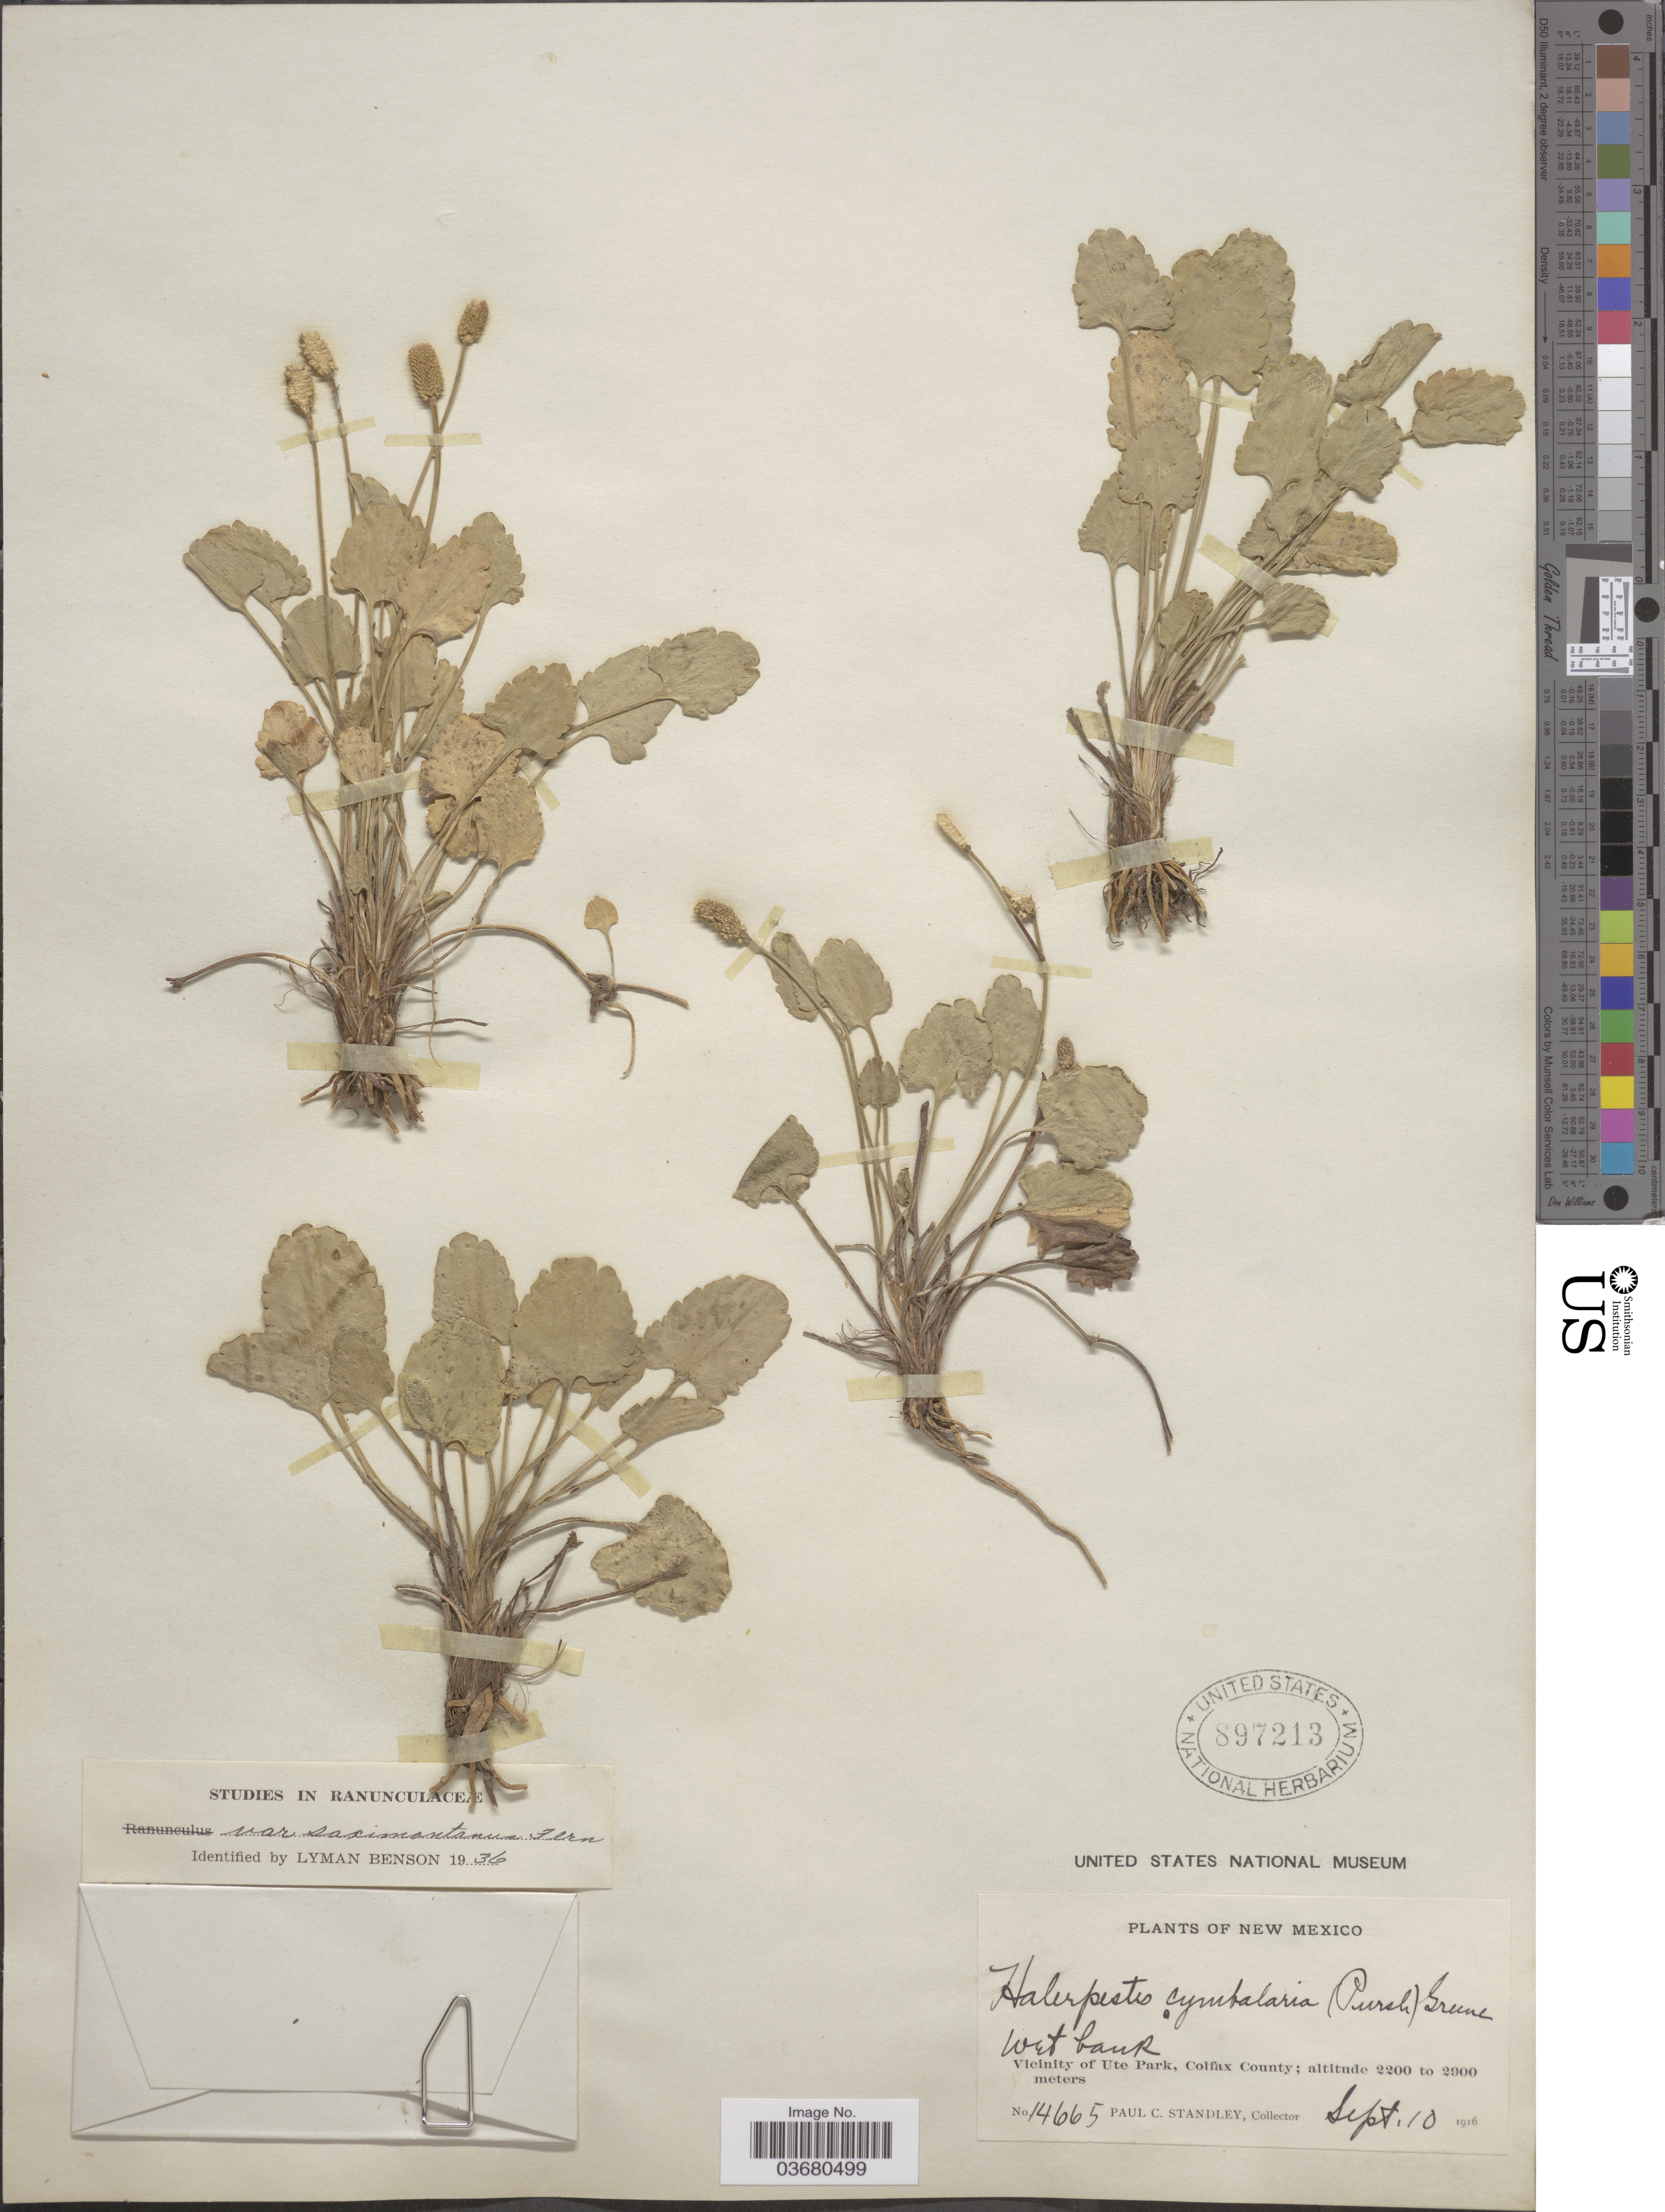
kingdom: Plantae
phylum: Tracheophyta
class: Magnoliopsida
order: Ranunculales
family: Ranunculaceae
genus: Halerpestes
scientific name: Halerpestes cymbalaria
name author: (Pursh) Greene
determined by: Strong, M. T., (US), Smithsonian Institution - National Museum of Natural History (UNITED STATES)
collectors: P. C. Standley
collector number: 14665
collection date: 1916-09-10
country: United States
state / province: New Mexico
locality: Vicinity of Ute Park, Colfax County.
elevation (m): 2200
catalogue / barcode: US 897213